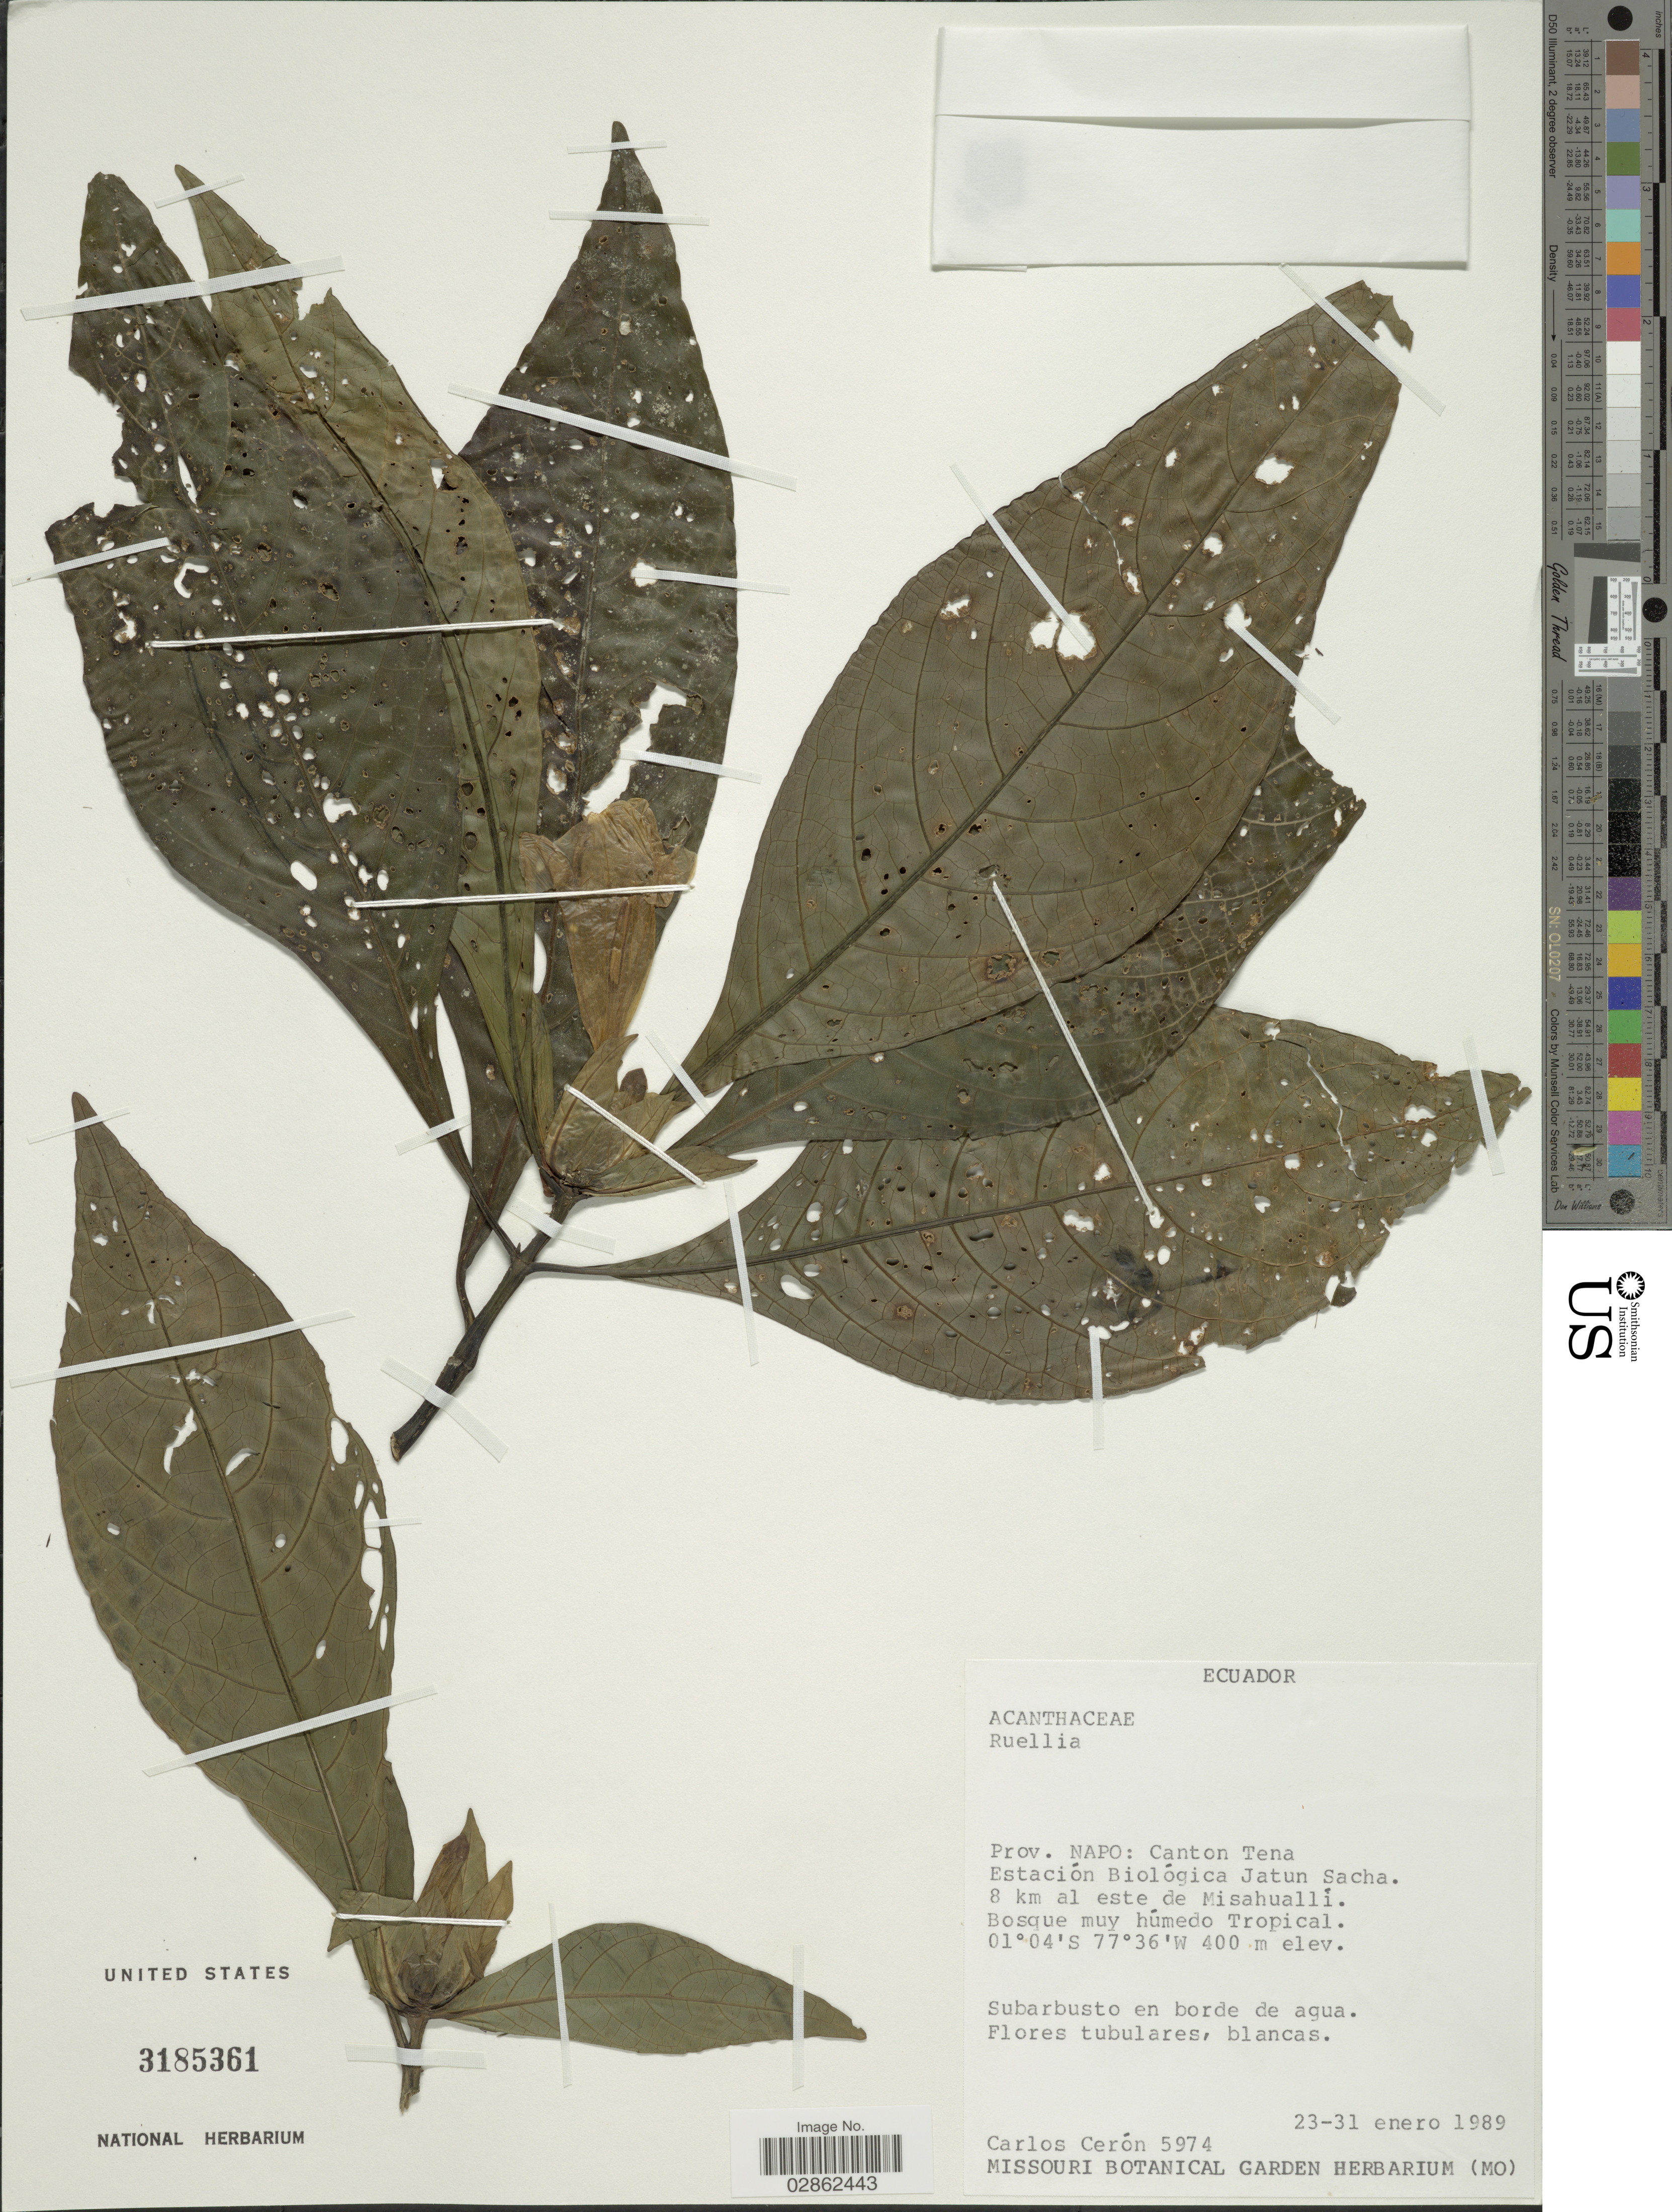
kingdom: Plantae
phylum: Tracheophyta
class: Magnoliopsida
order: Lamiales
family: Acanthaceae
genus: Ruellia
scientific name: Ruellia tubiflora f. bicolor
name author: Leonard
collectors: C. E. Cerón M.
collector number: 5974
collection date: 1989-01-23/1989-01-31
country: Ecuador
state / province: Napo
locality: Canton Tena. Estación Biológica Jatun Sacha. 8 km al este de Misahuallí.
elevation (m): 400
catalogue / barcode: US 3185361